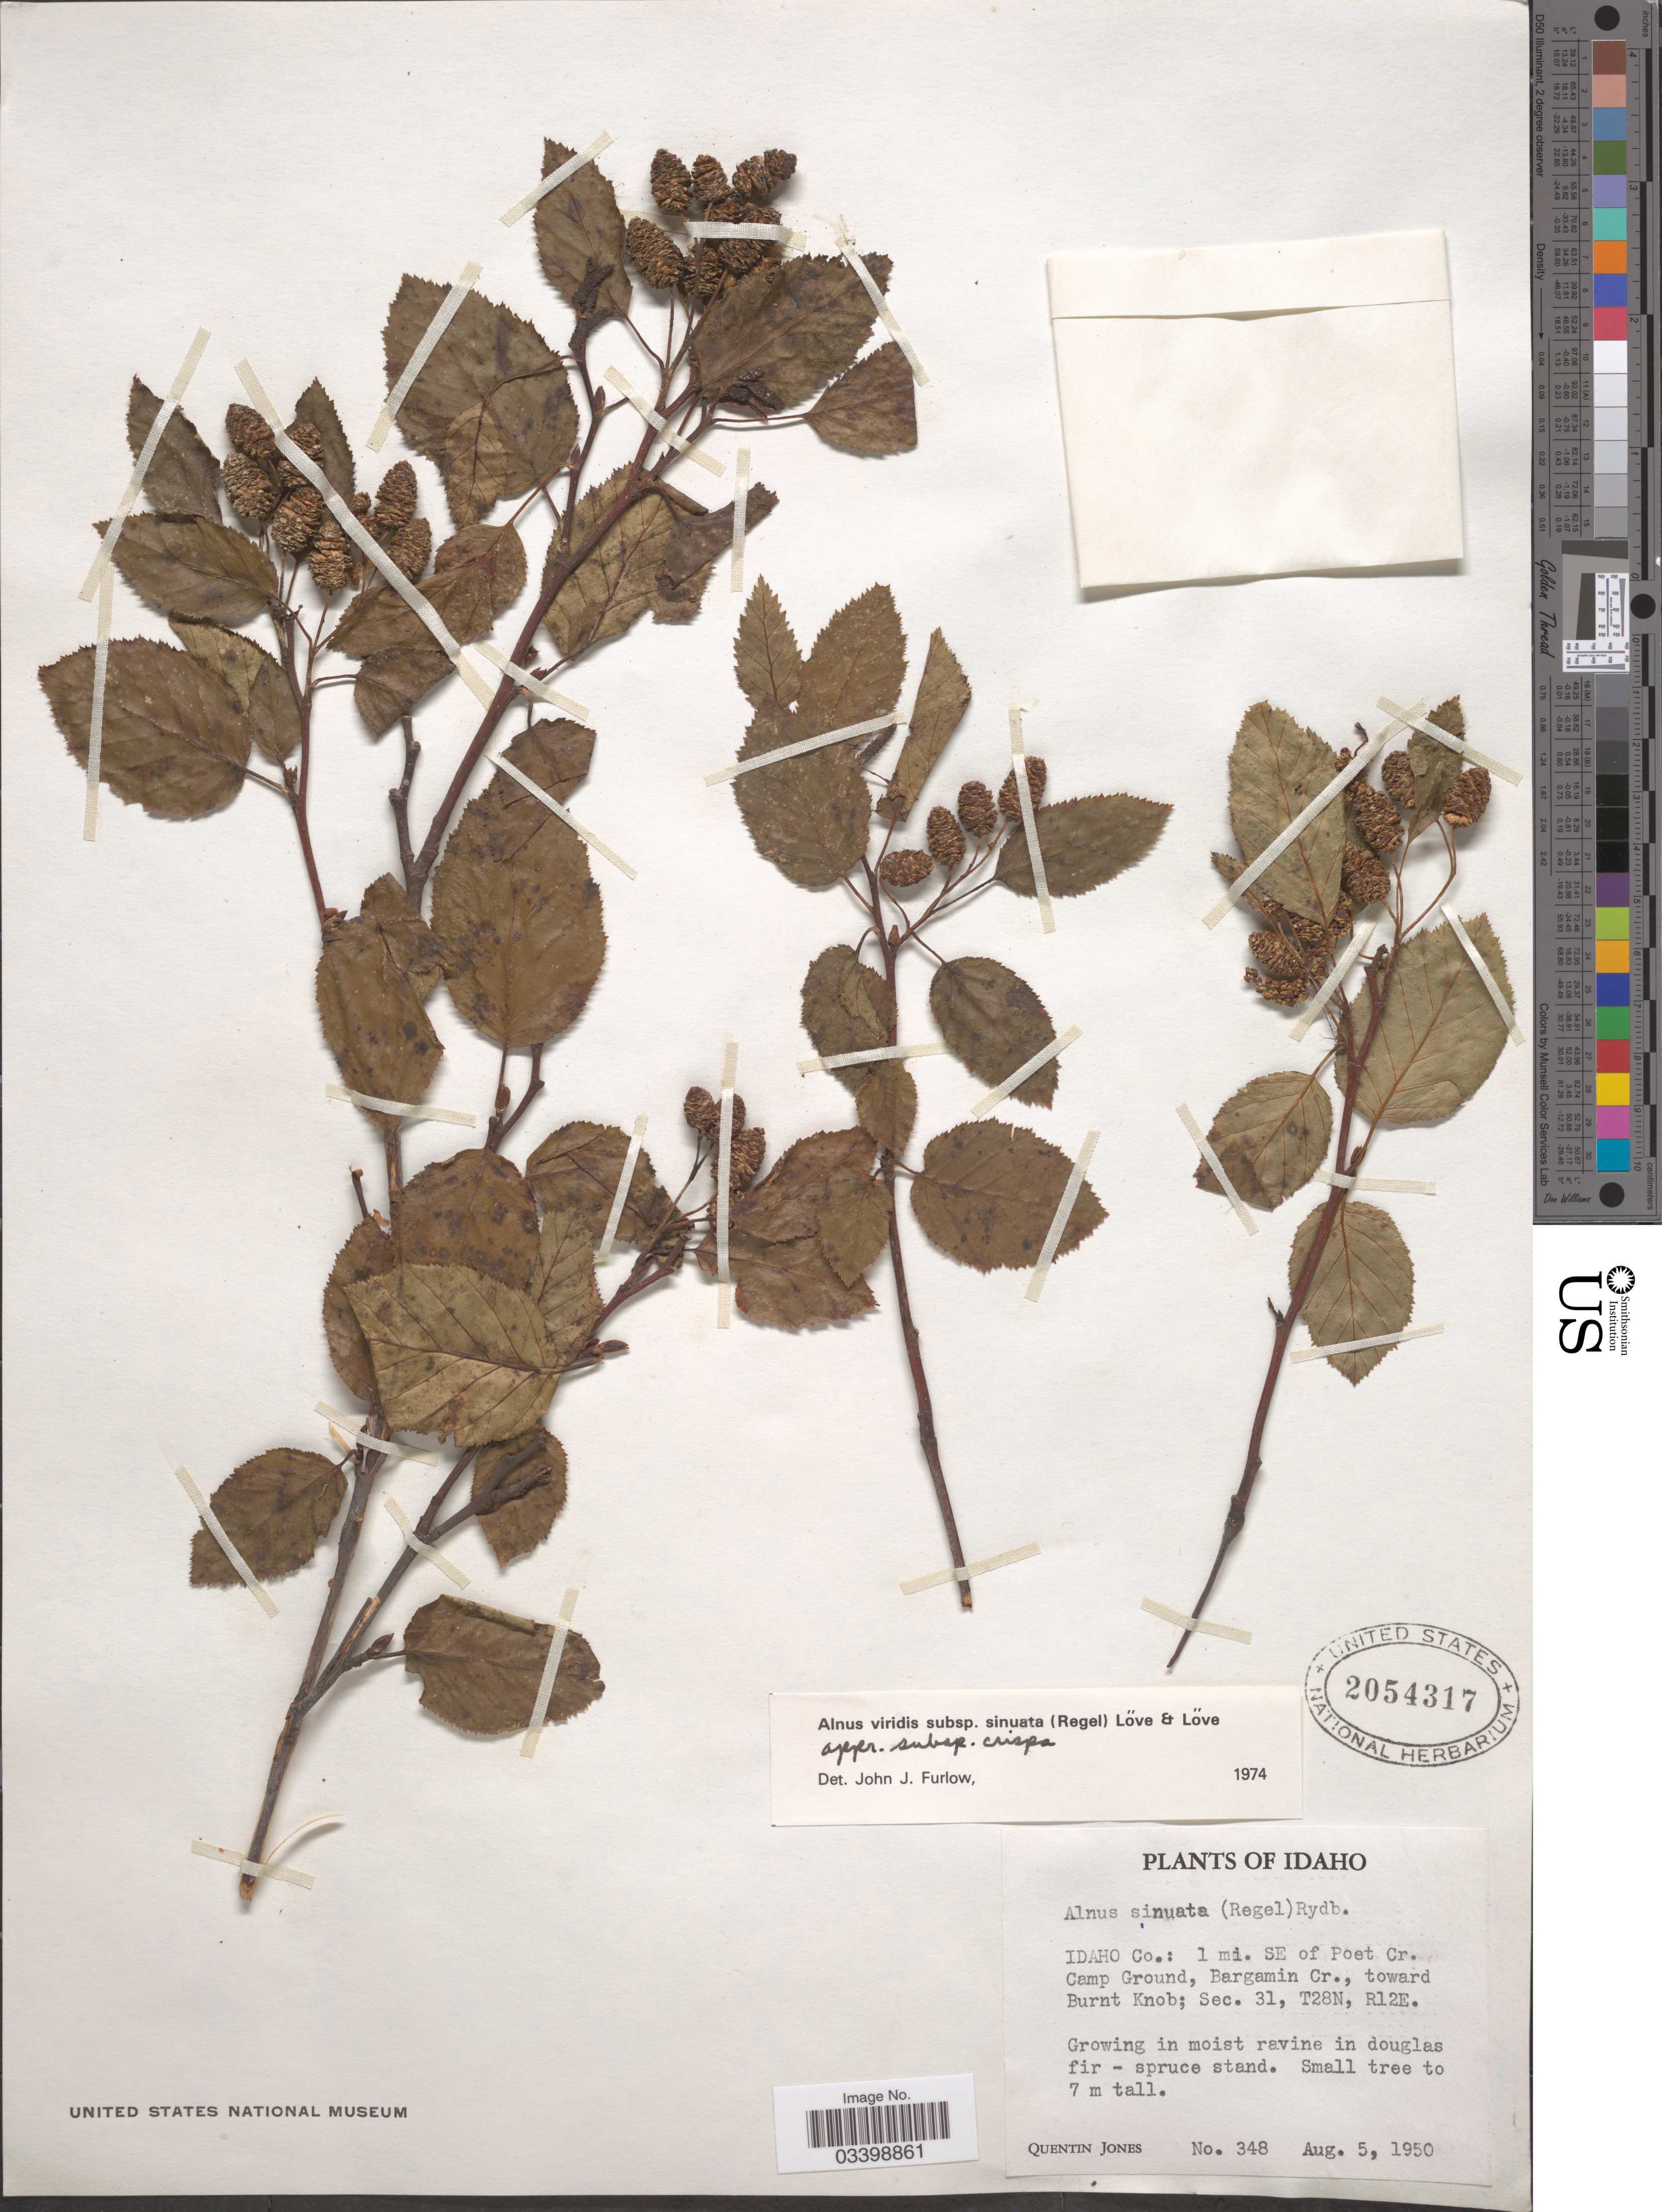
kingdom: Plantae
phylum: Tracheophyta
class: Magnoliopsida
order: Fagales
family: Betulaceae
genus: Alnus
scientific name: Alnus viridis subsp. sinuata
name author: Regel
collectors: Q. Jones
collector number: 348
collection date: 1950-08-05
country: United States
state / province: Idaho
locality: Idaho Co.: 1 mi. SE of Poet Cr. Camp Ground, Bargamin Cr., toward Burnt Knob; Sec. 31, T28N, R12E.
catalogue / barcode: US 2054317